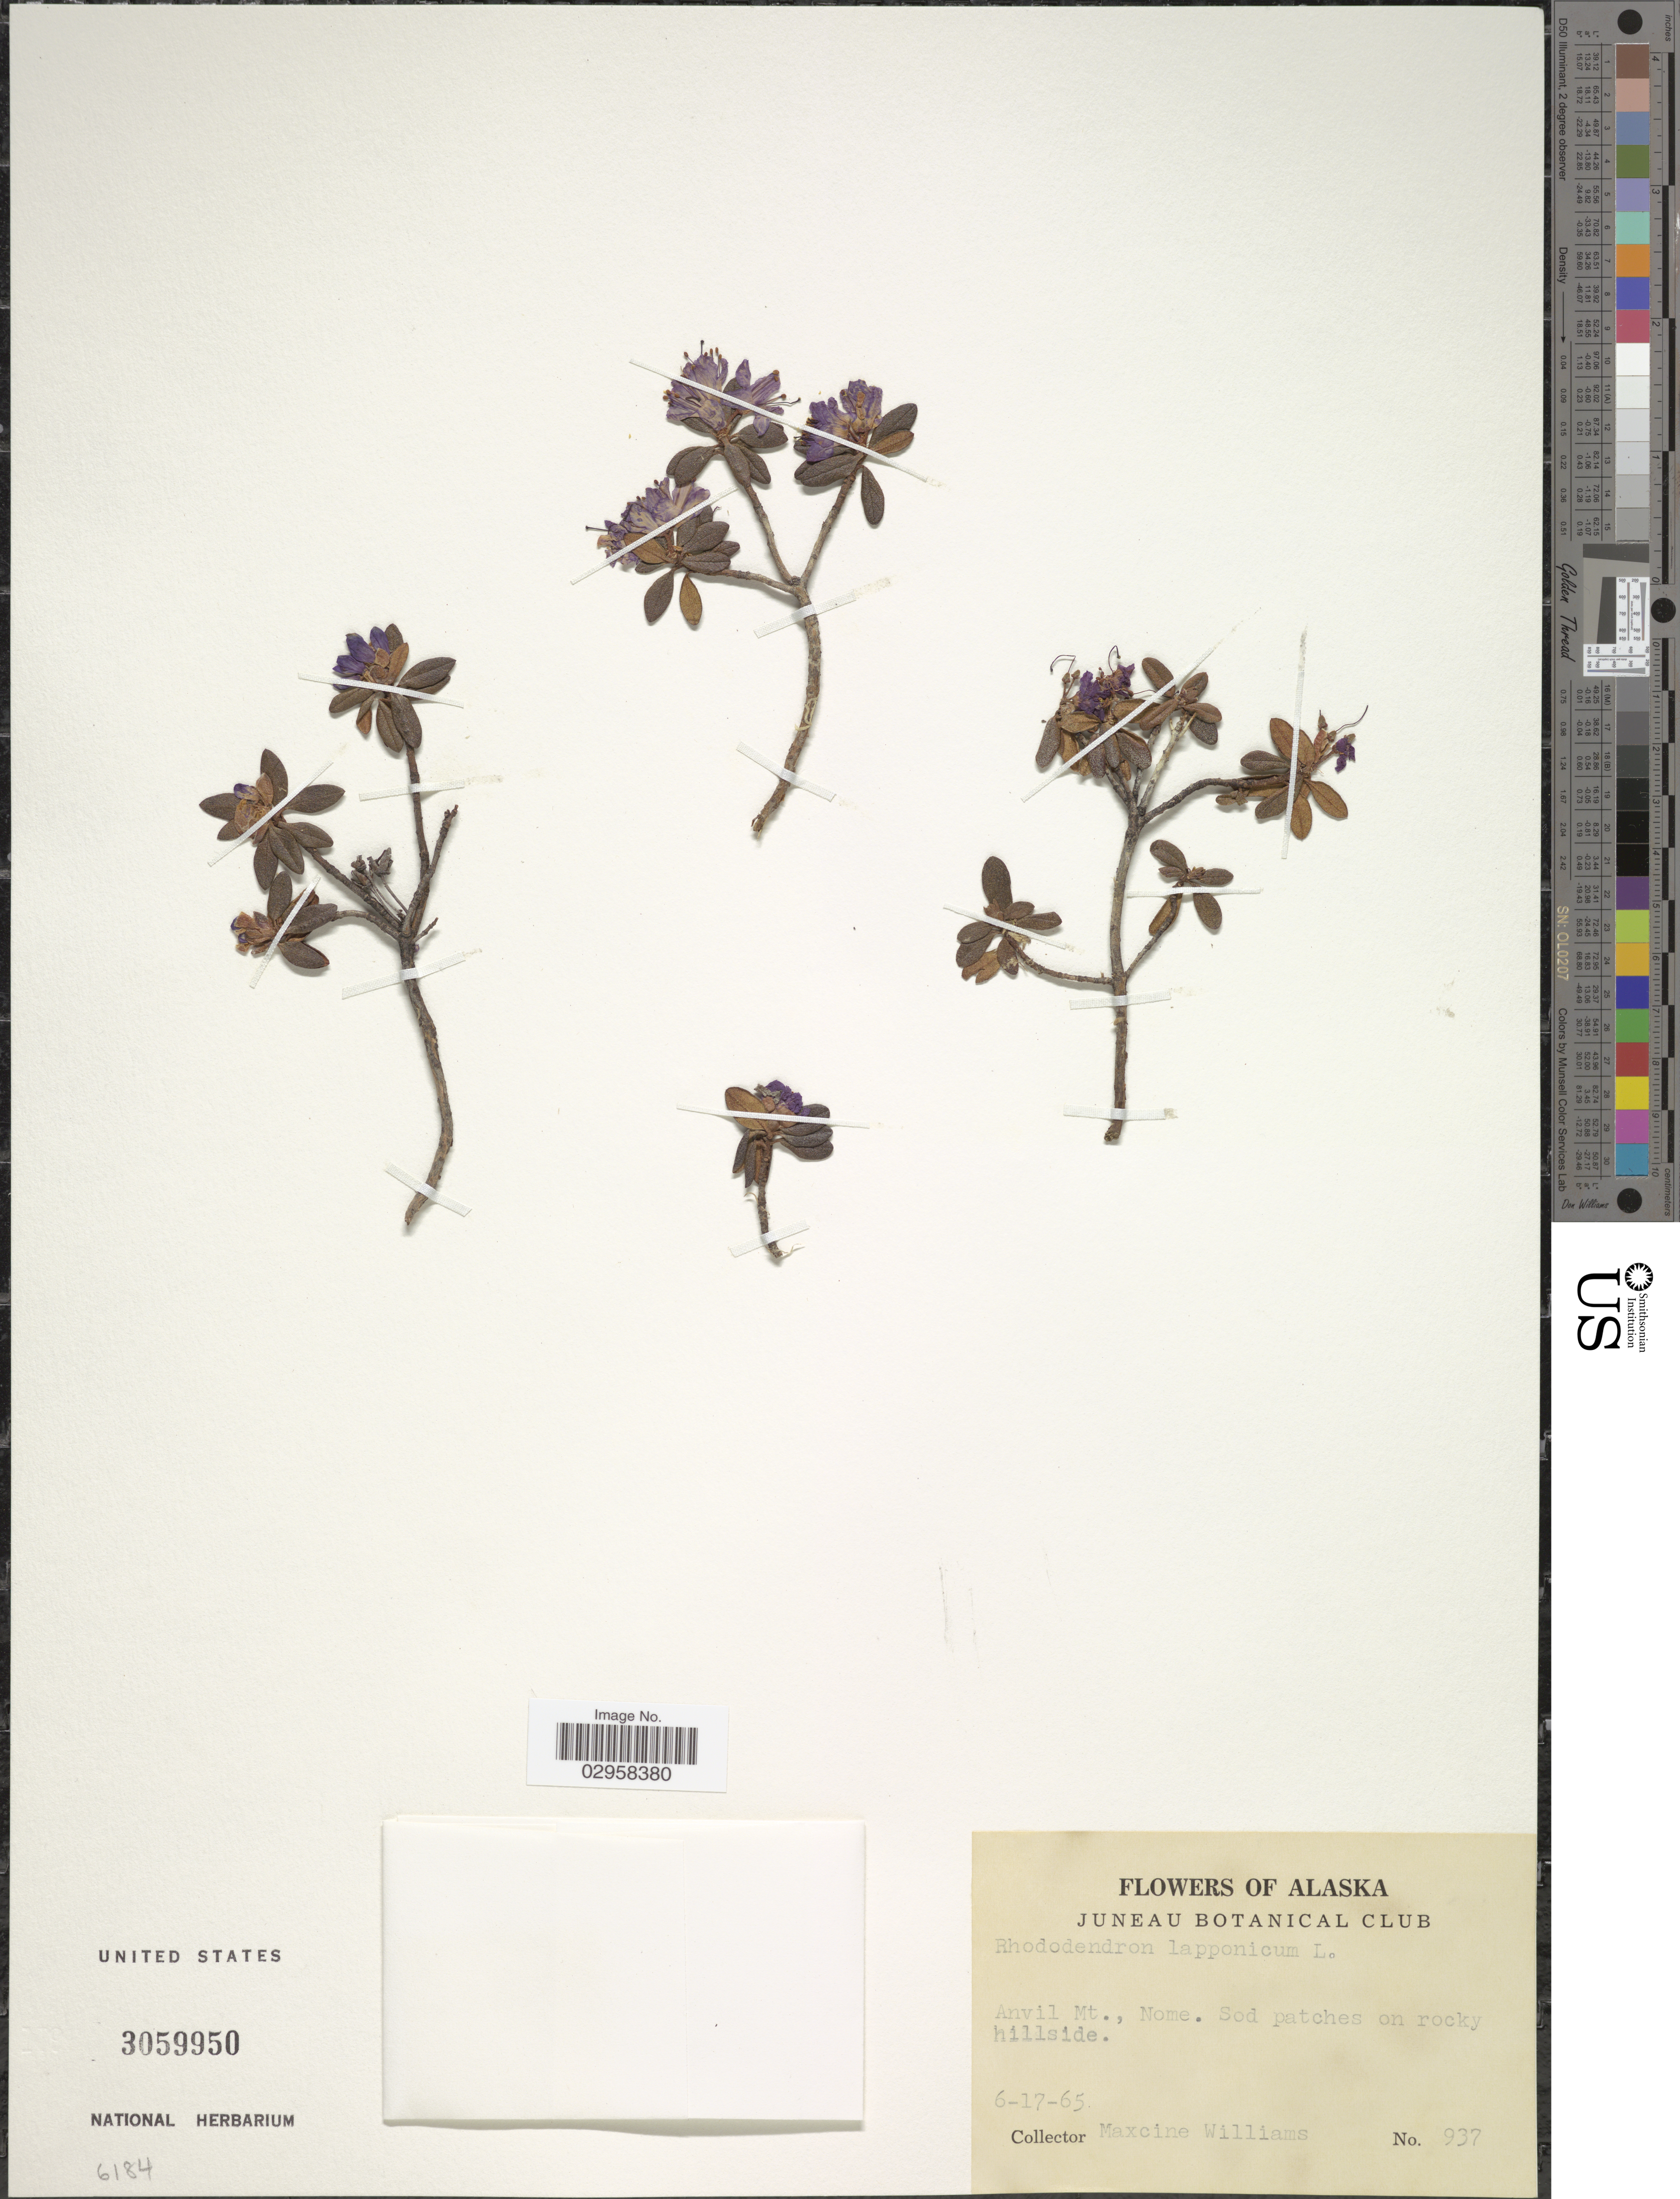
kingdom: Plantae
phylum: Tracheophyta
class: Magnoliopsida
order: Ericales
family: Ericaceae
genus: Rhododendron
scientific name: Rhododendron lapponicum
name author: (L.) Wahlenb.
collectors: M. Williams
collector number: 937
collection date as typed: Transcribed d/m/y: 17/6/65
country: United States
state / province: Alaska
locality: Anvil Mt., Nome. Sod patches on rocky hillside.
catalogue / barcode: US 3059950